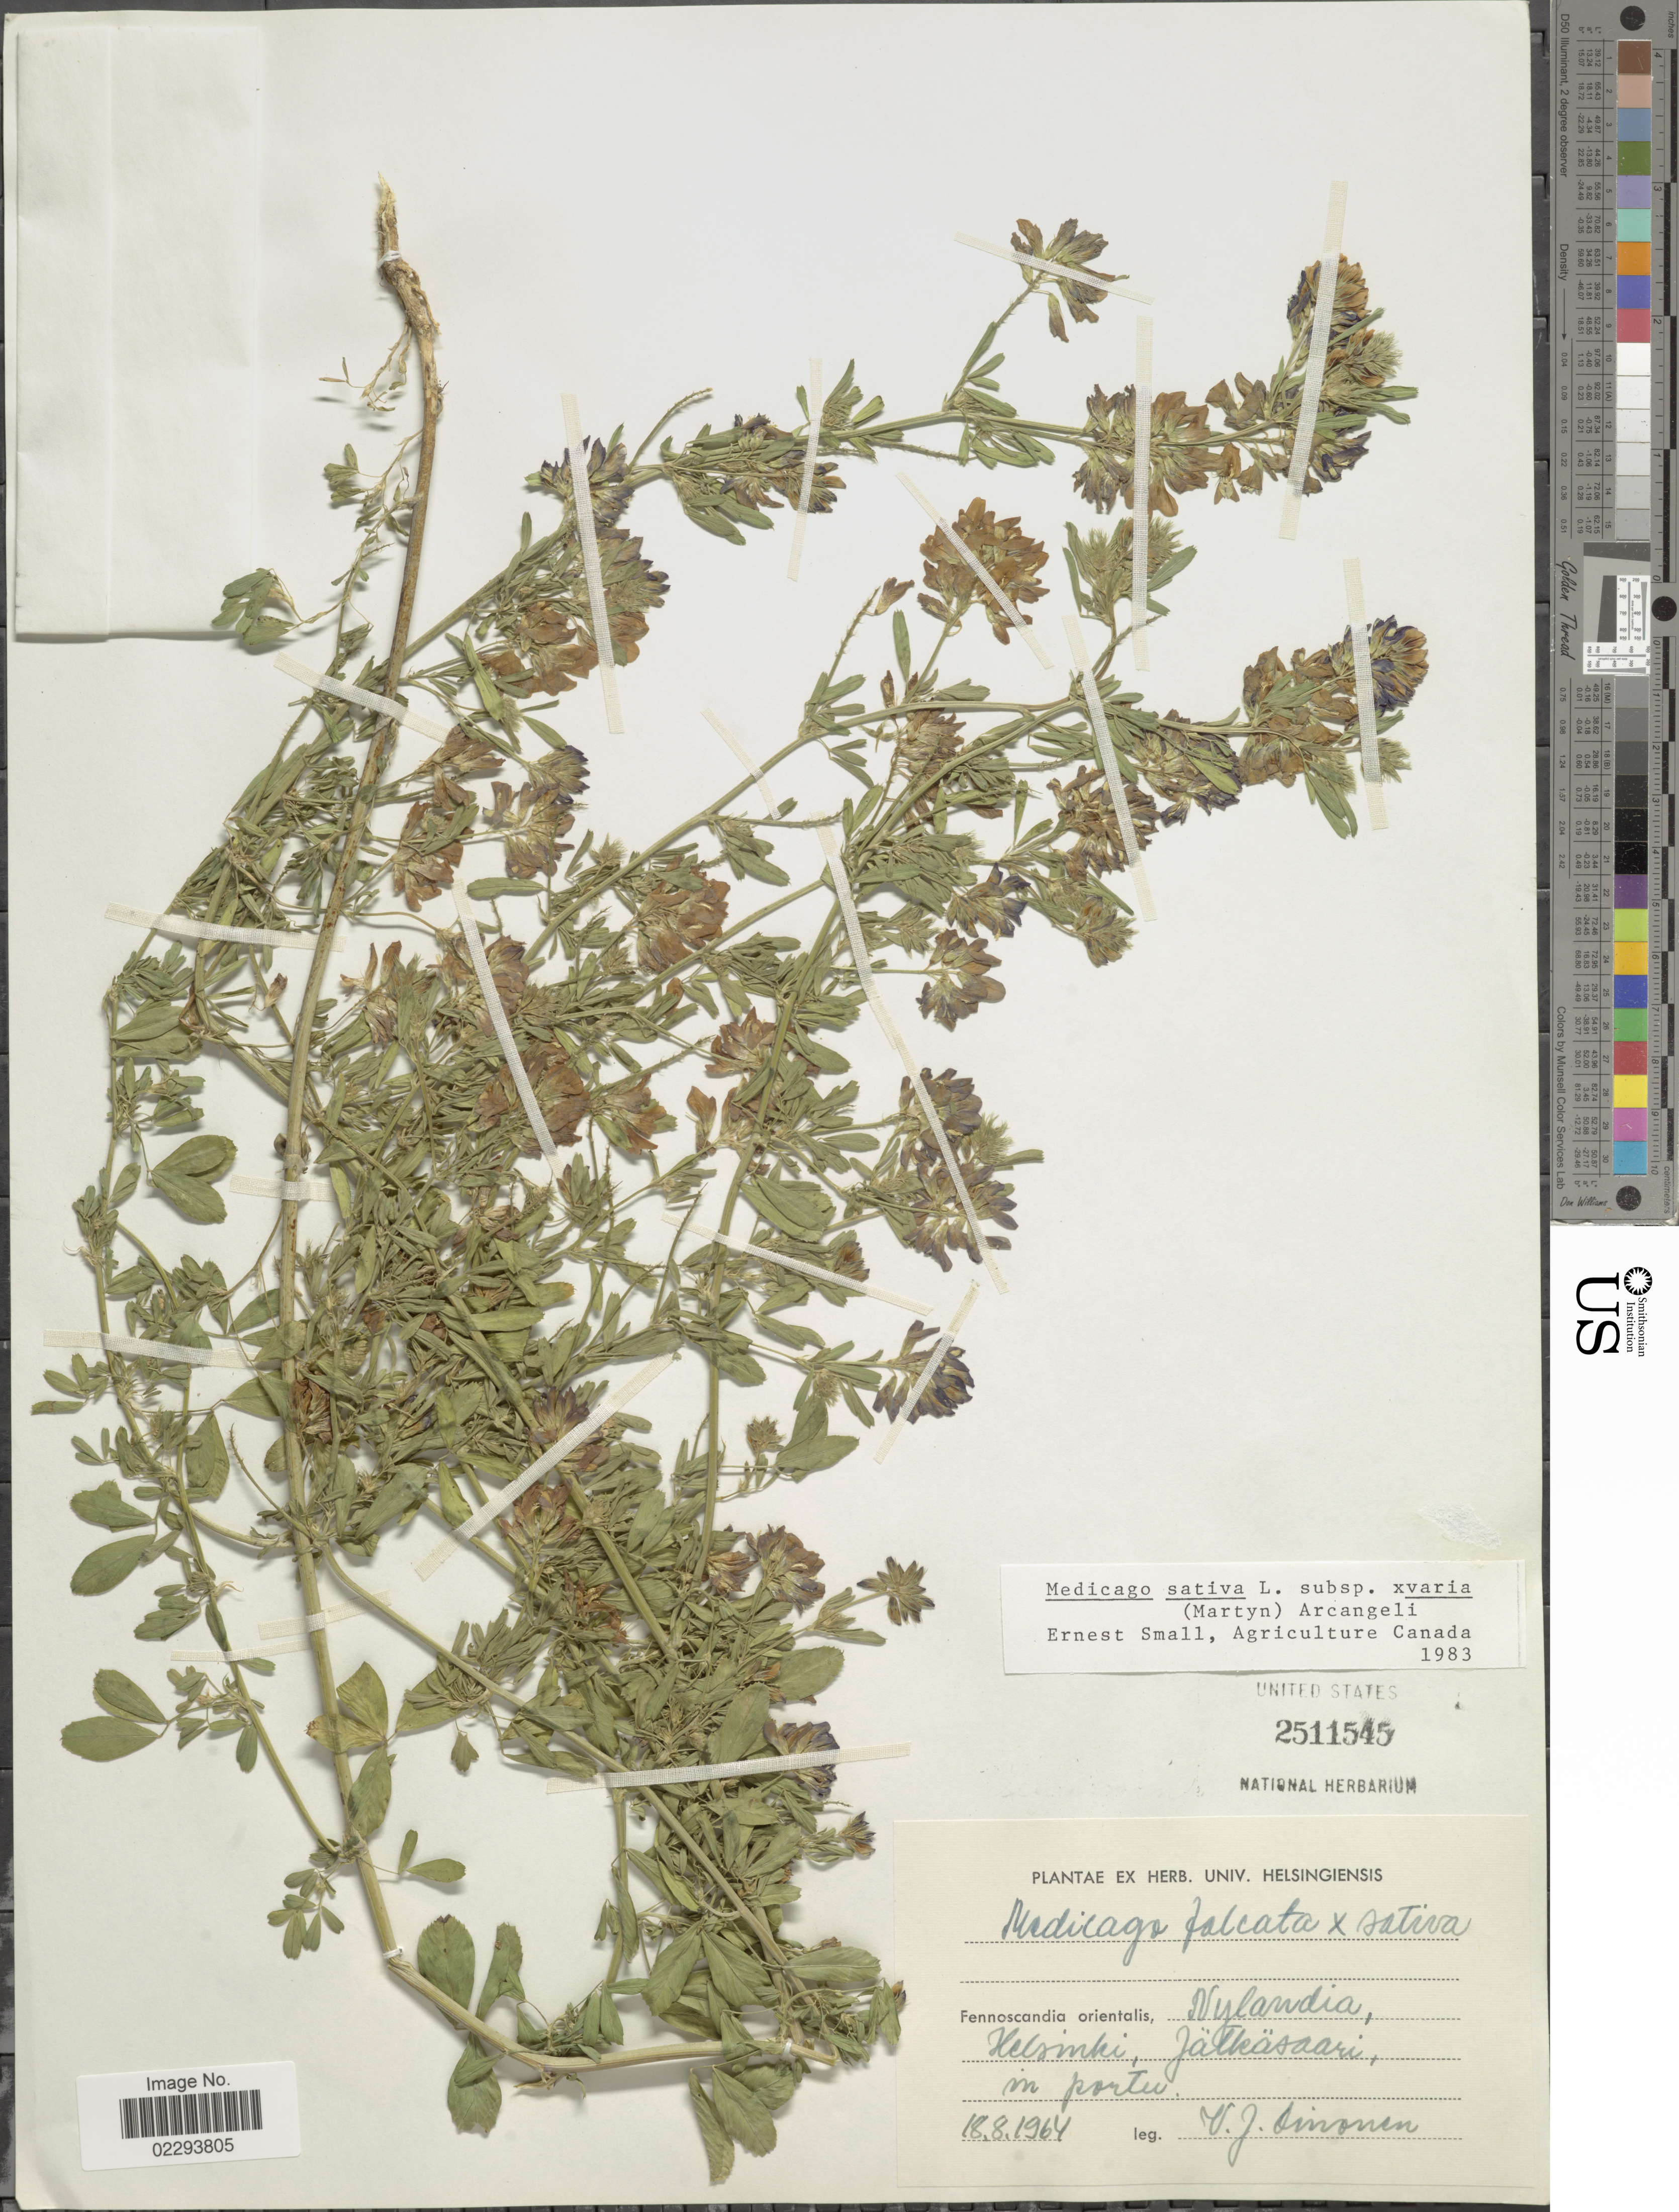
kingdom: Plantae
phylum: Tracheophyta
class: Magnoliopsida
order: Fabales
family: Fabaceae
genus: Medicago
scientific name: Medicago sativa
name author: L.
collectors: V. Oinonen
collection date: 1964-08-18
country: Finland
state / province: Uusimaa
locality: Helsinki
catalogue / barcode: US 2511545